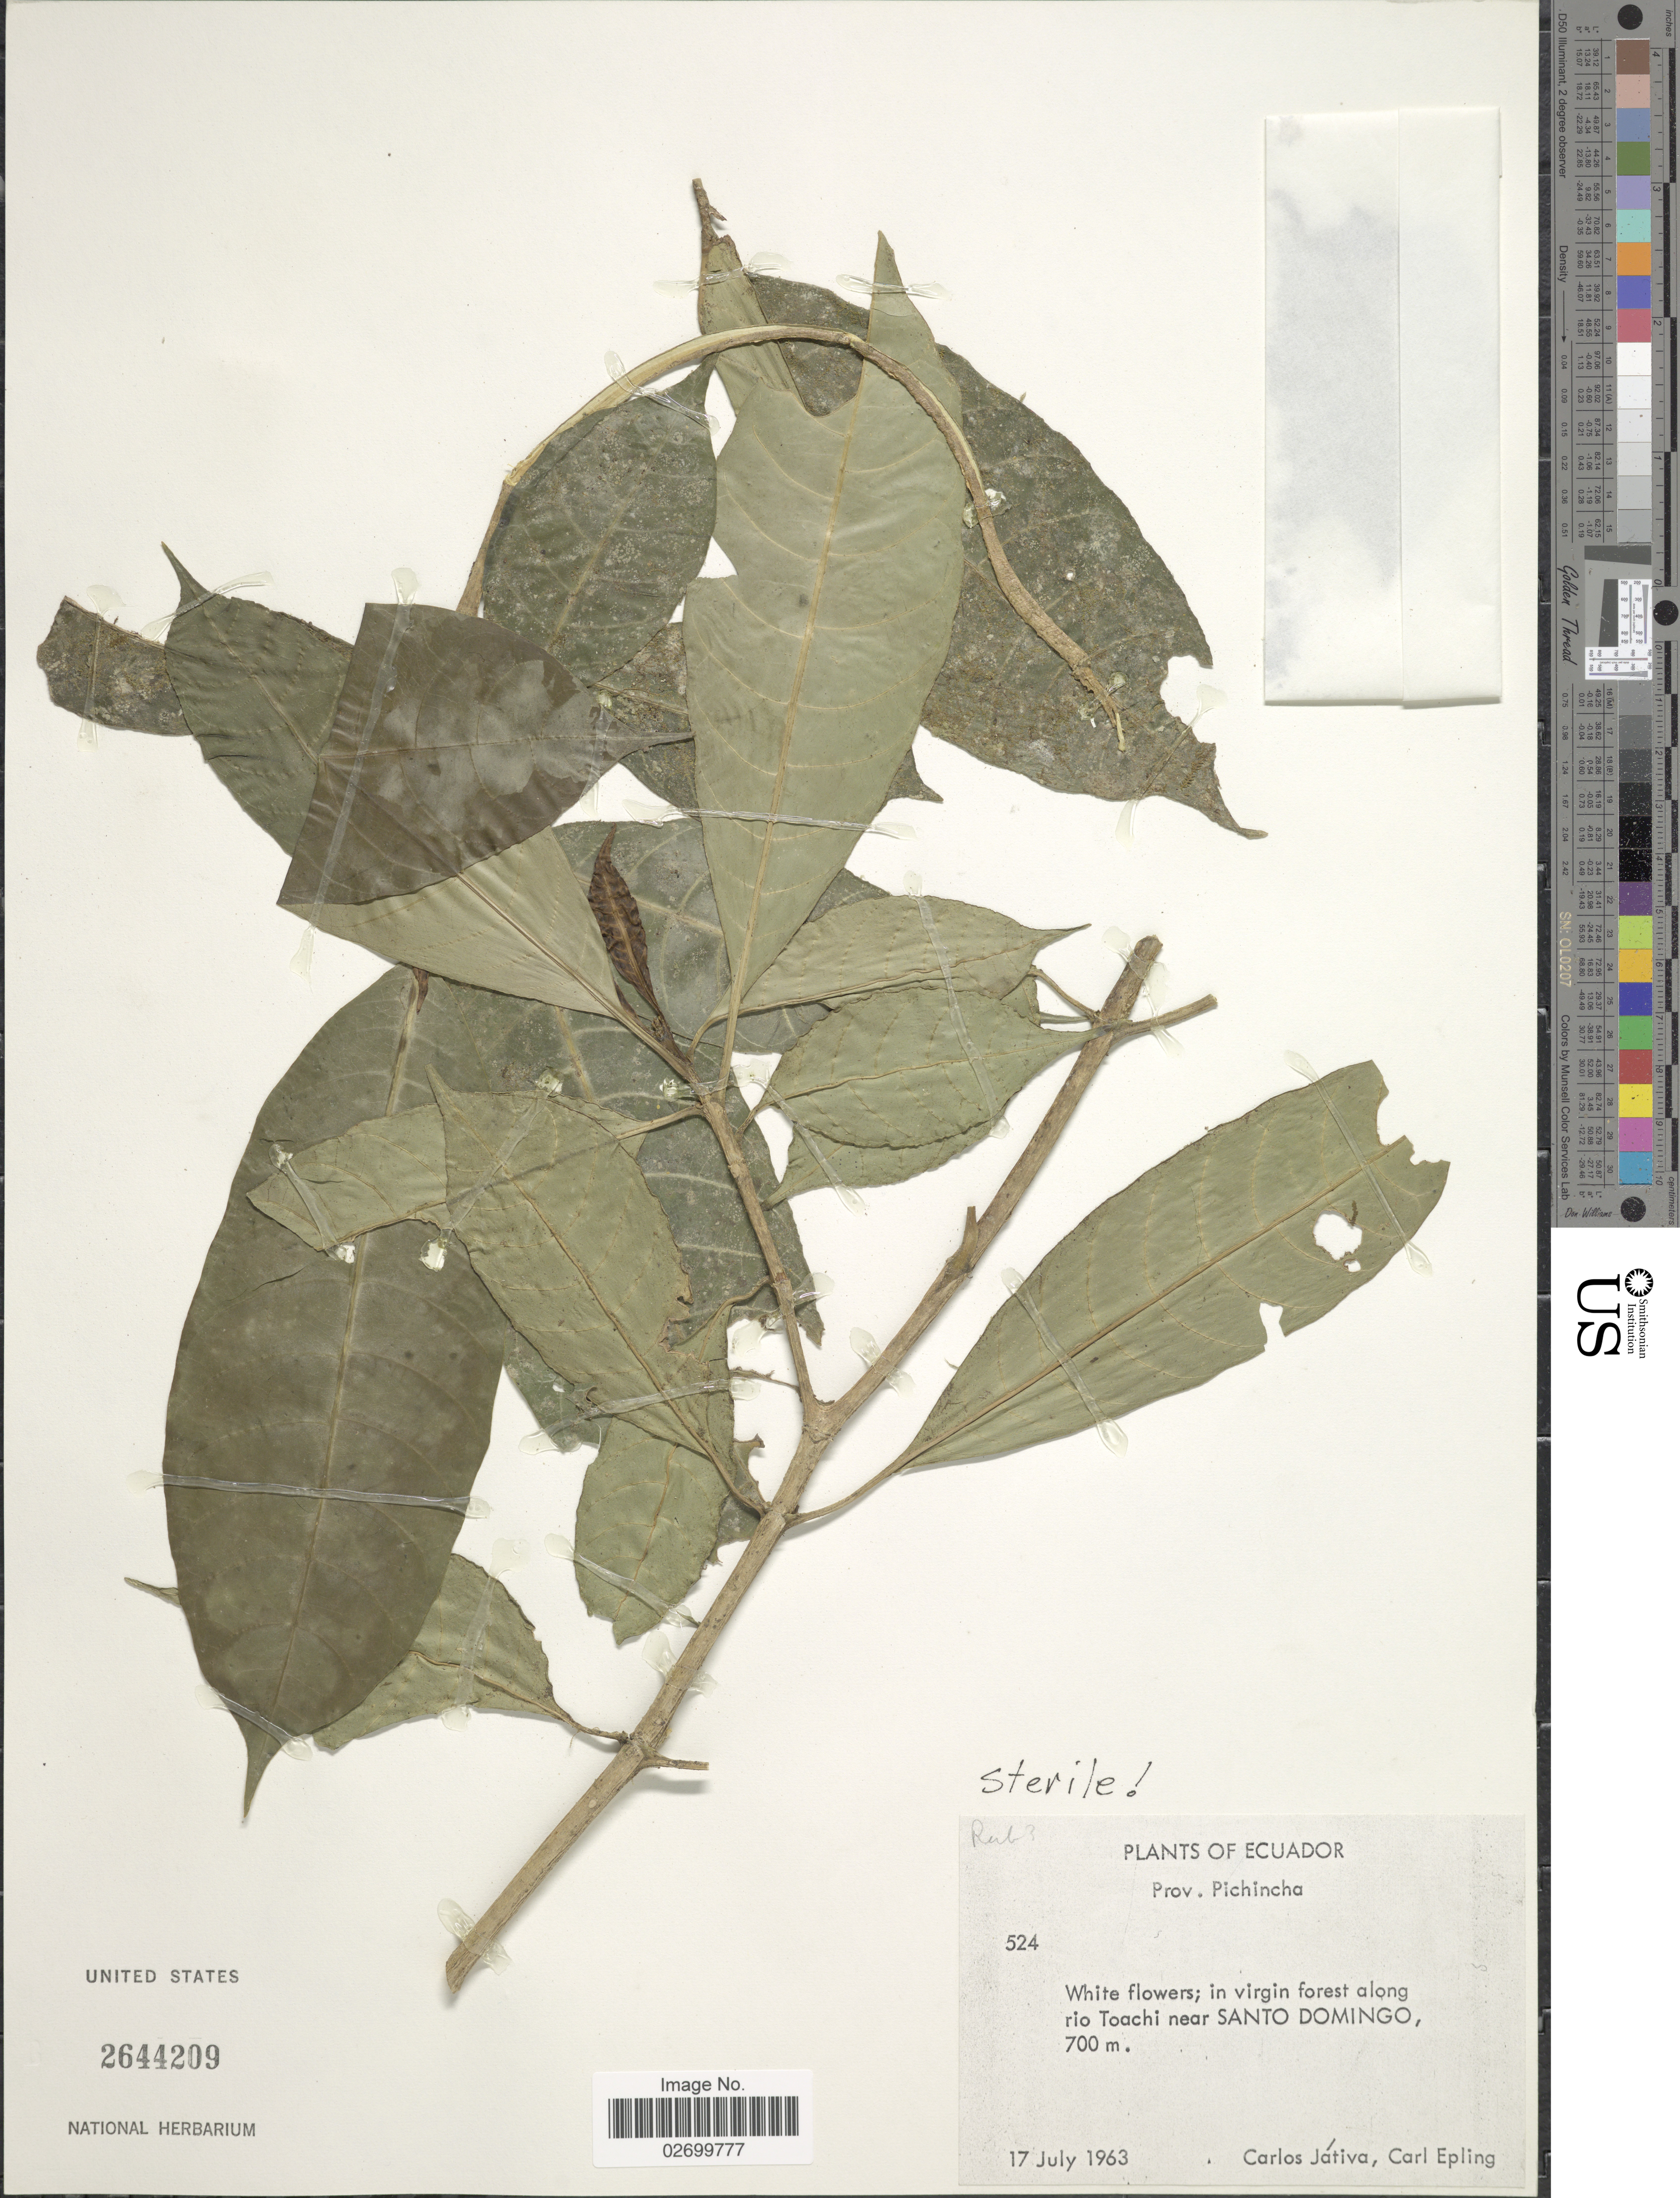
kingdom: Plantae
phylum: Tracheophyta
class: Magnoliopsida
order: Gentianales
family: Rubiaceae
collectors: C. D. Játiva & C. C. Epling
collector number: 524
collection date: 1963-07-17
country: Ecuador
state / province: Pichincha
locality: In virgin forest along rio Toachi near Santo Domingo.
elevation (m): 700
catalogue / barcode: US 2644209